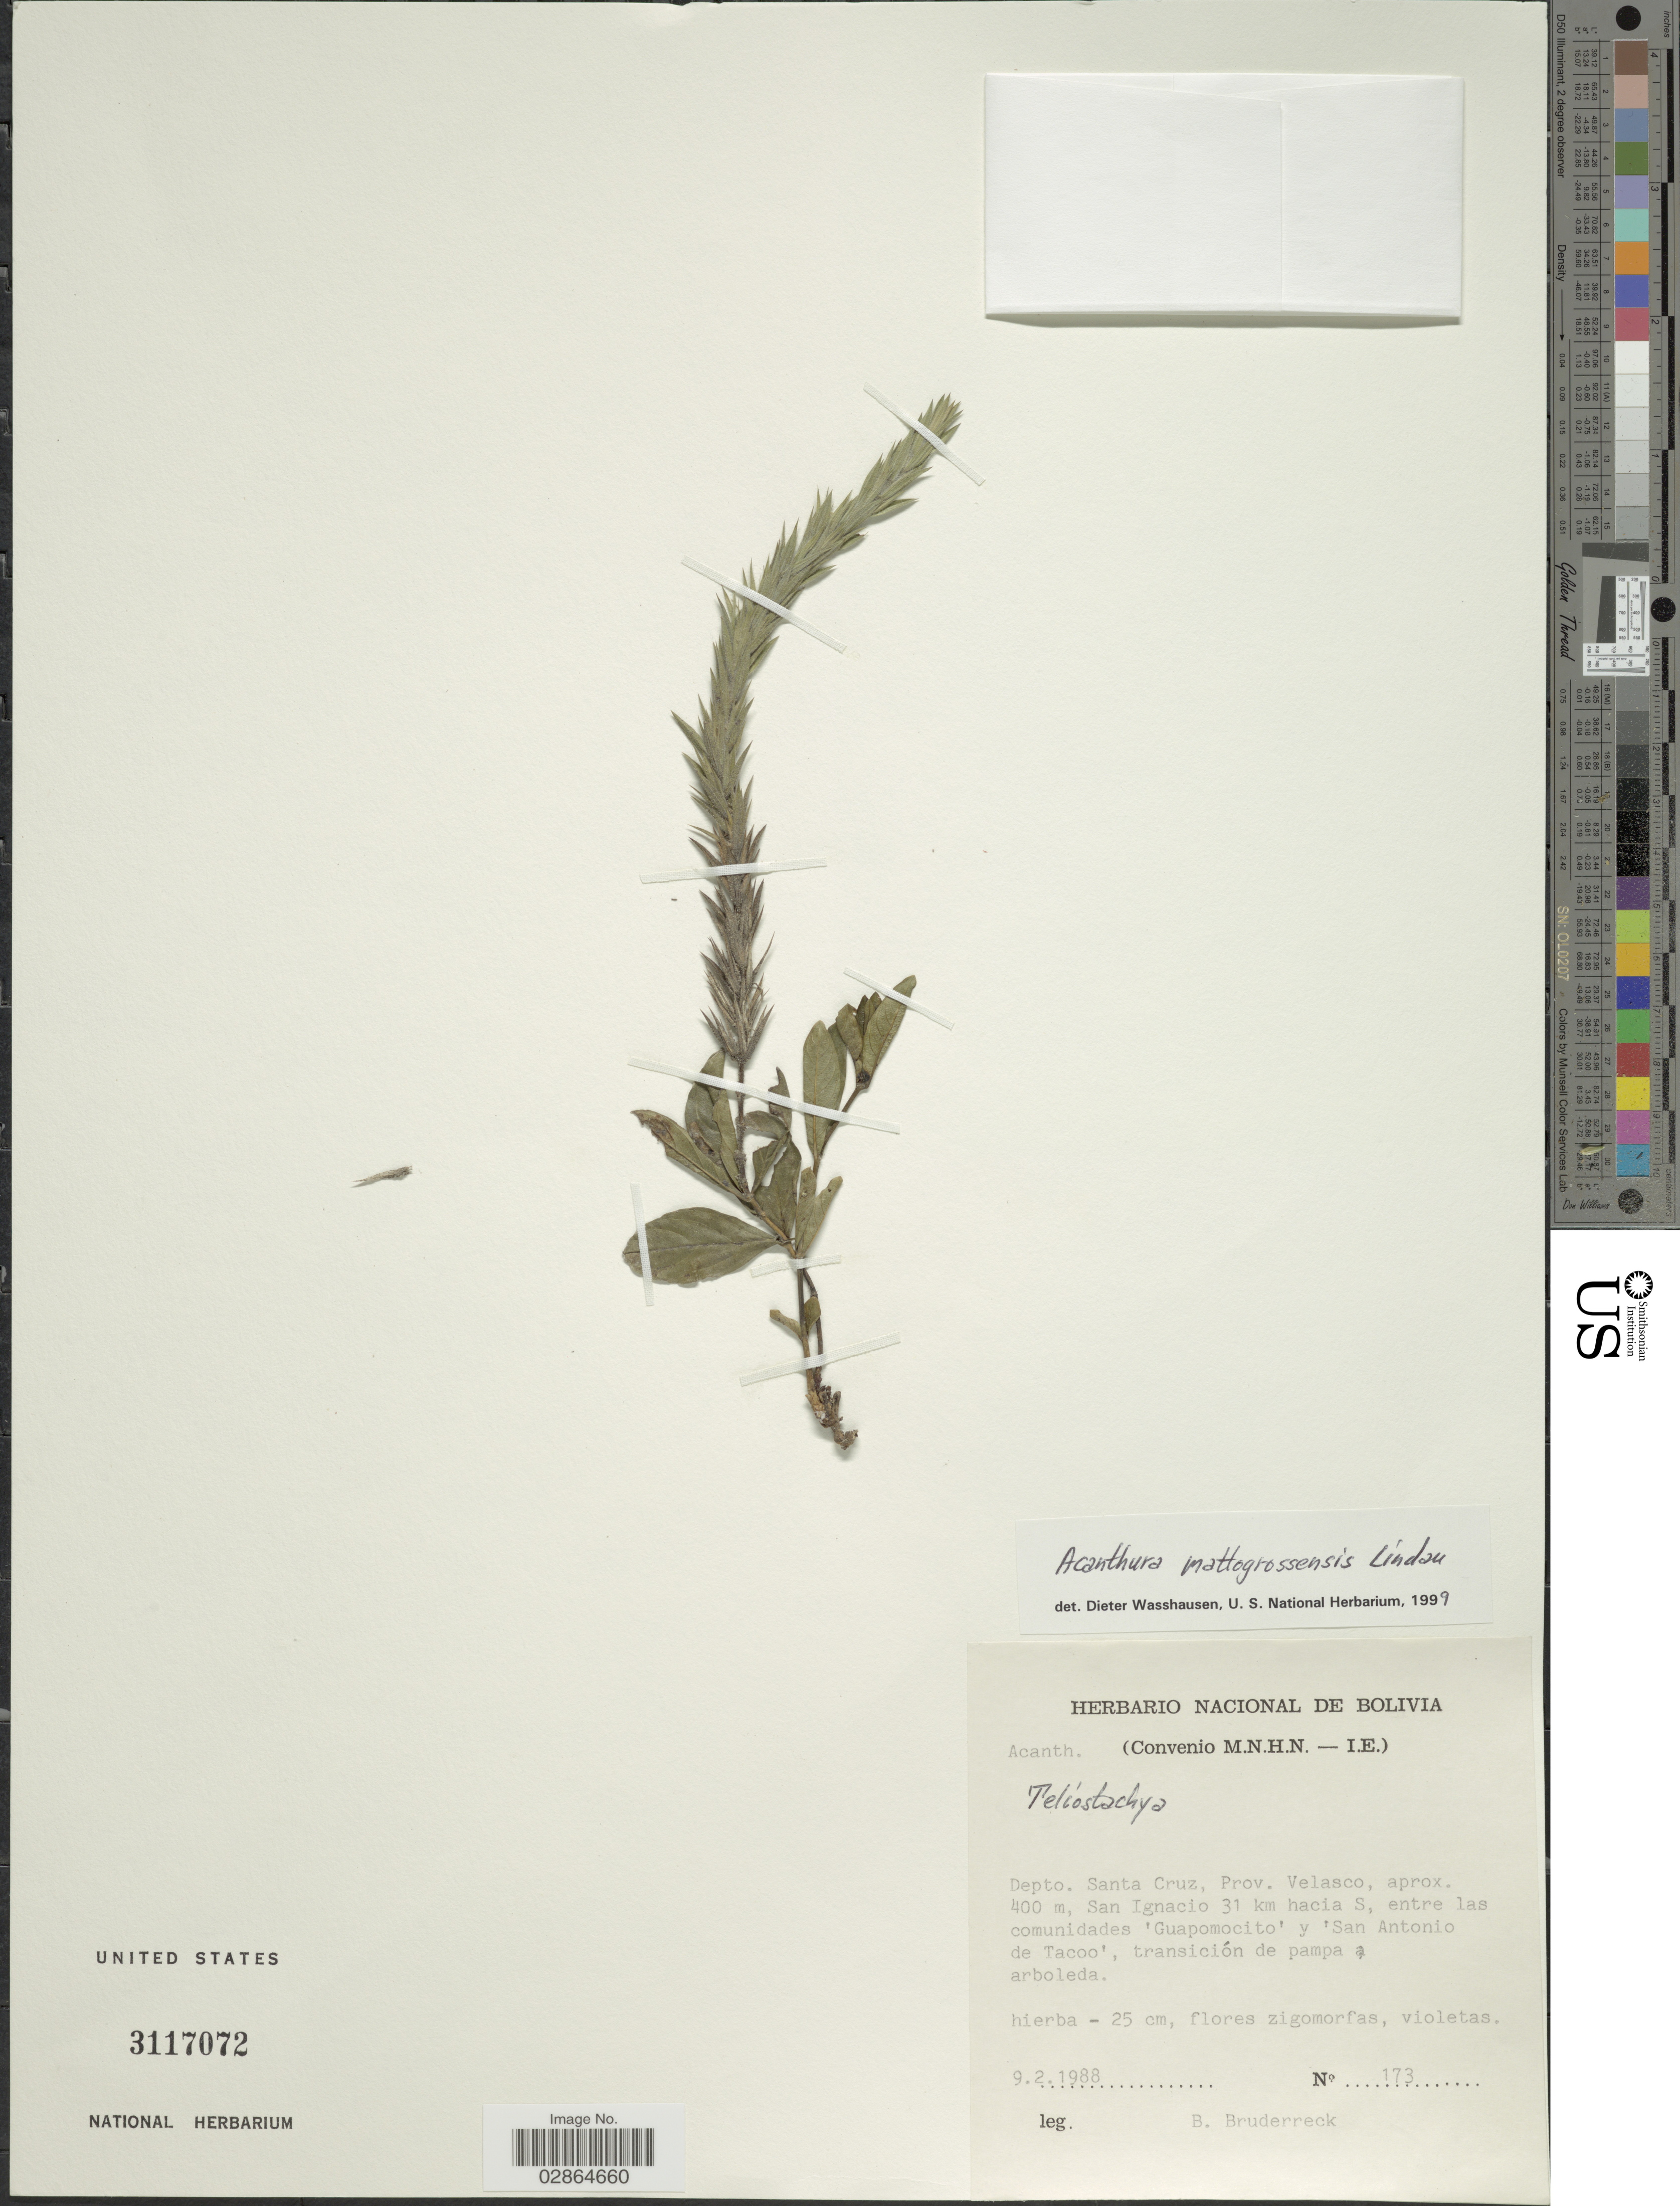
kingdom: Plantae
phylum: Tracheophyta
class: Magnoliopsida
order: Lamiales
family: Acanthaceae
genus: Acanthura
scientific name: Acanthura mattogrossensis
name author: Lindau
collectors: B. Bruderreck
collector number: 173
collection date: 1988-02-09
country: Bolivia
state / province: Santa Cruz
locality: Depto. Santa Cruz, Prov. Velasco, San Ignacio 31 km hacia S, entre las comunidades, 'Guanpomocito' y 'San Antonio de Tacoo', transición de pampa a arboleda.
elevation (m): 400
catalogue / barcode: US 3117072